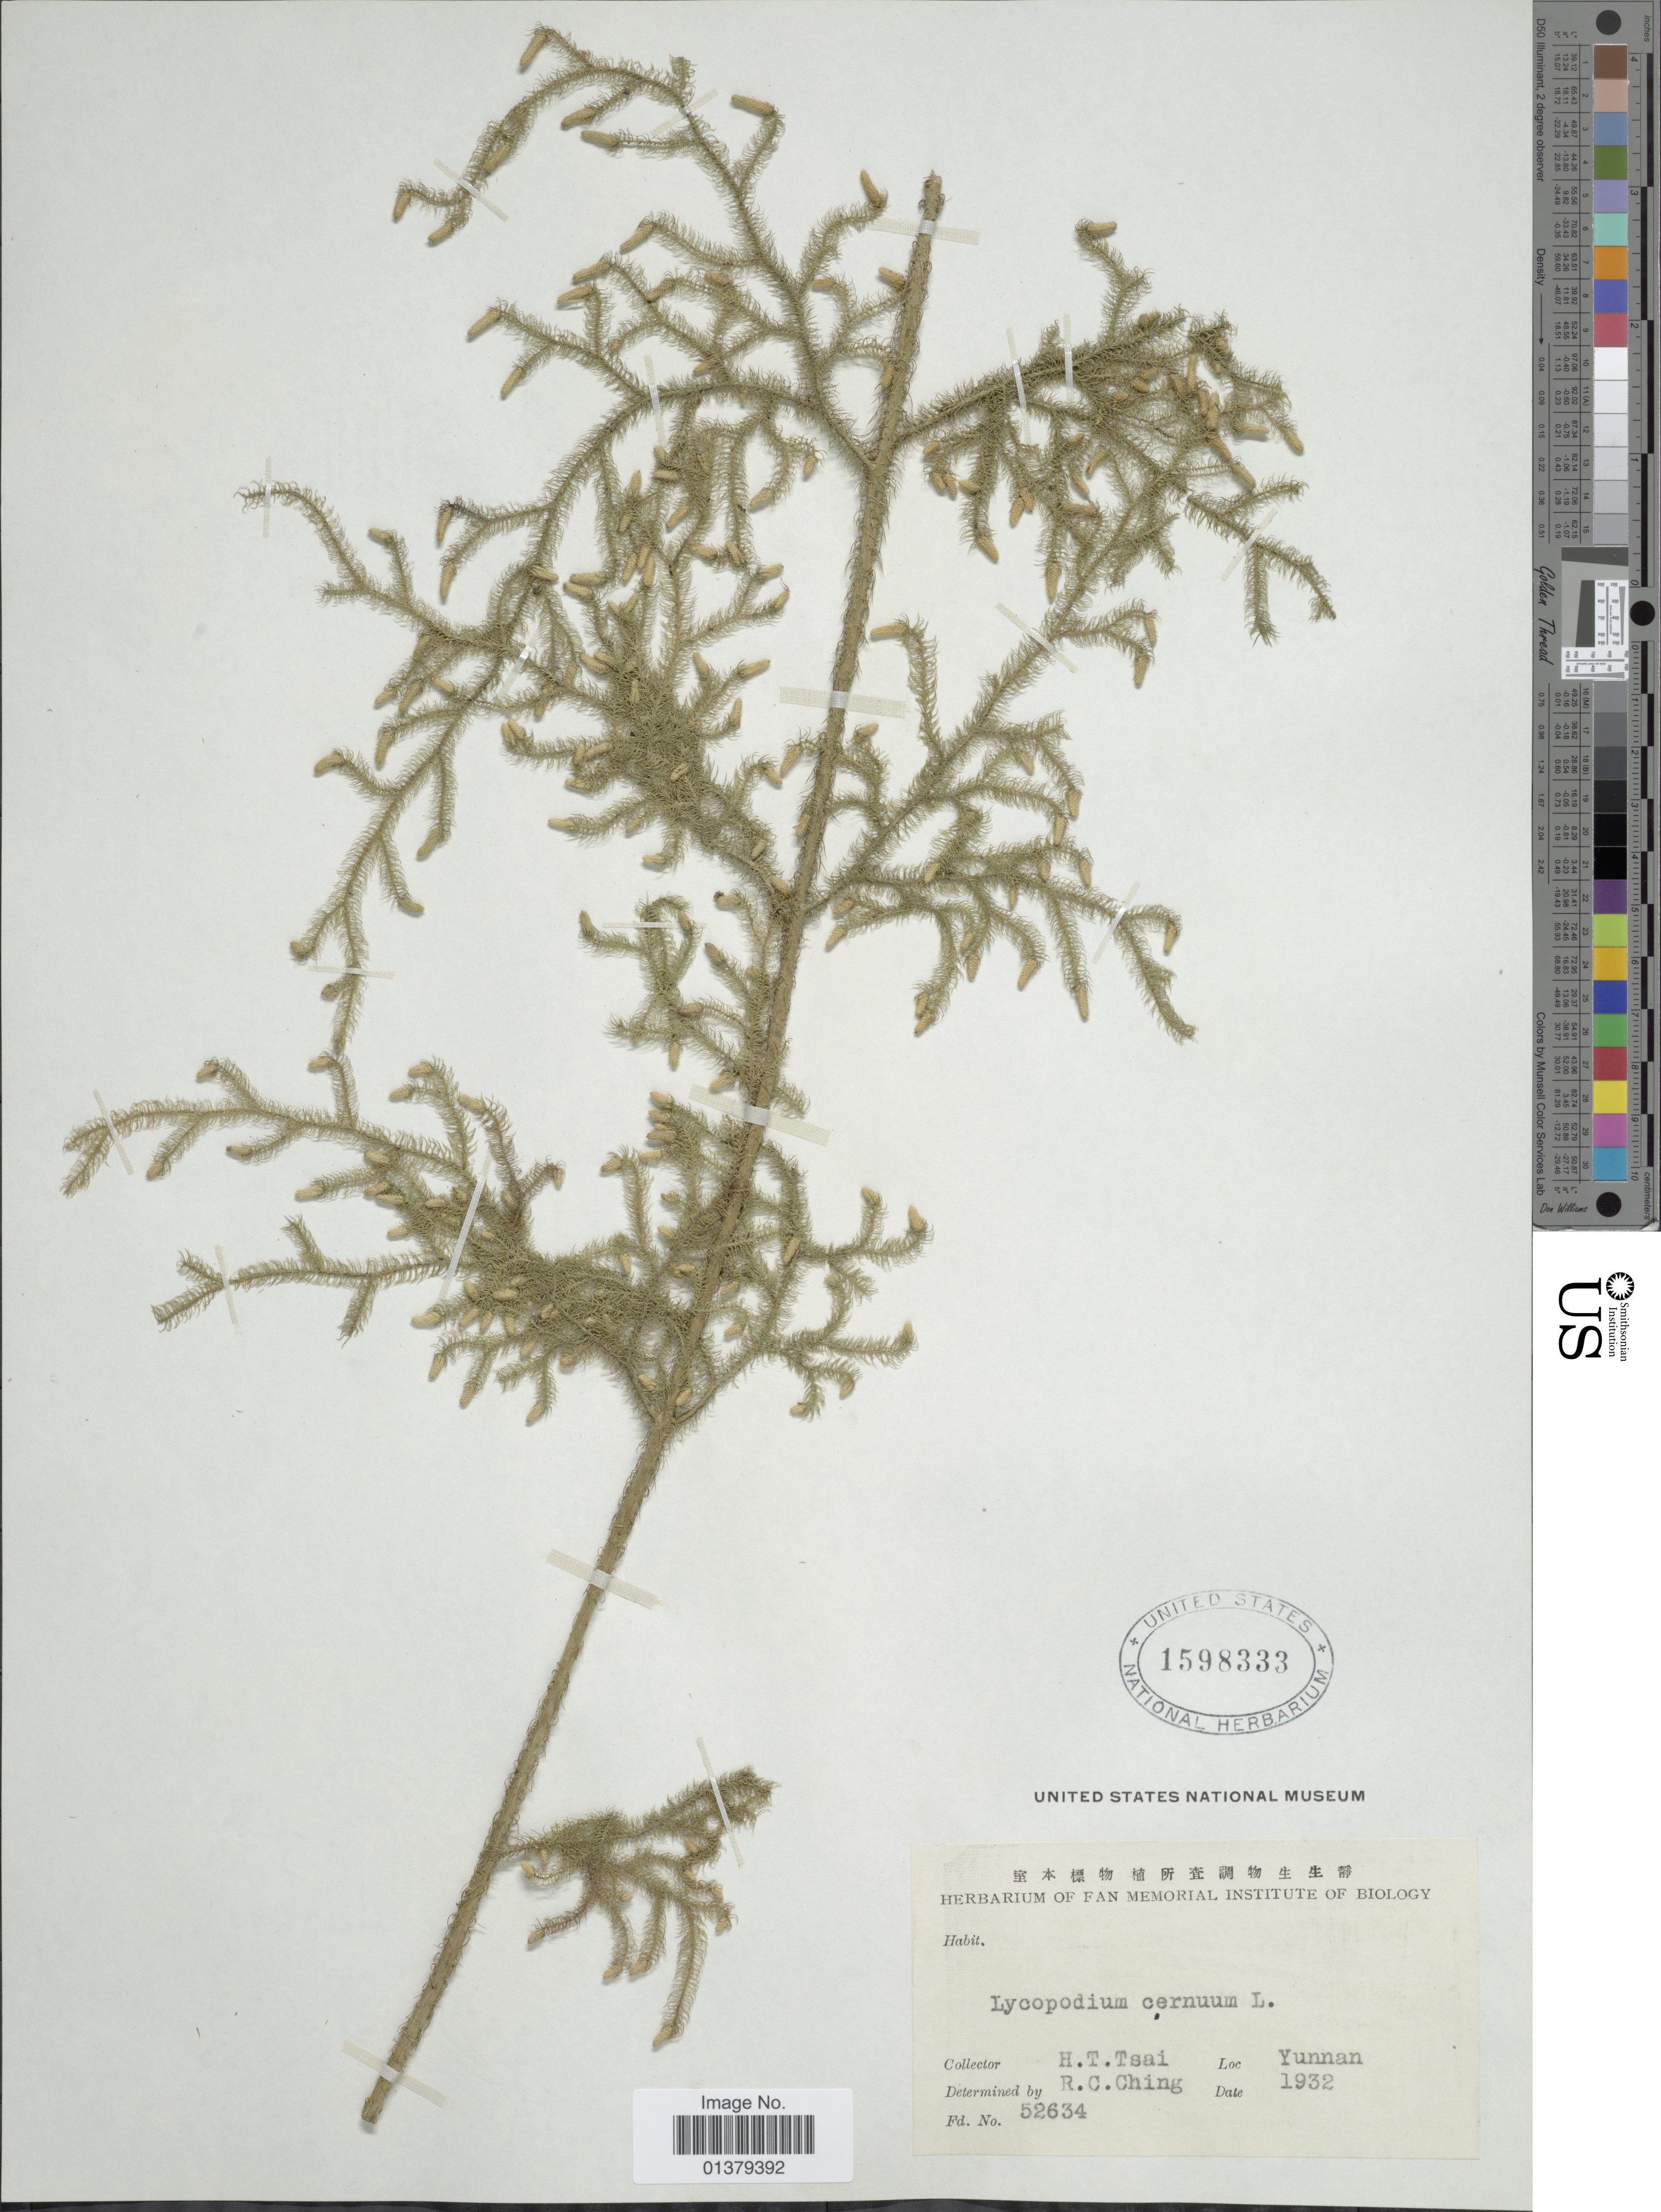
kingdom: Plantae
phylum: Tracheophyta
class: Lycopodiopsida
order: Lycopodiales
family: Lycopodiaceae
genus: Palhinhaea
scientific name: Palhinhaea cernua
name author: (L.) Vasc. & Franco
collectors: H. Tsai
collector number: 52634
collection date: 1932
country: China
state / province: Yunnan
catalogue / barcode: US 1598333